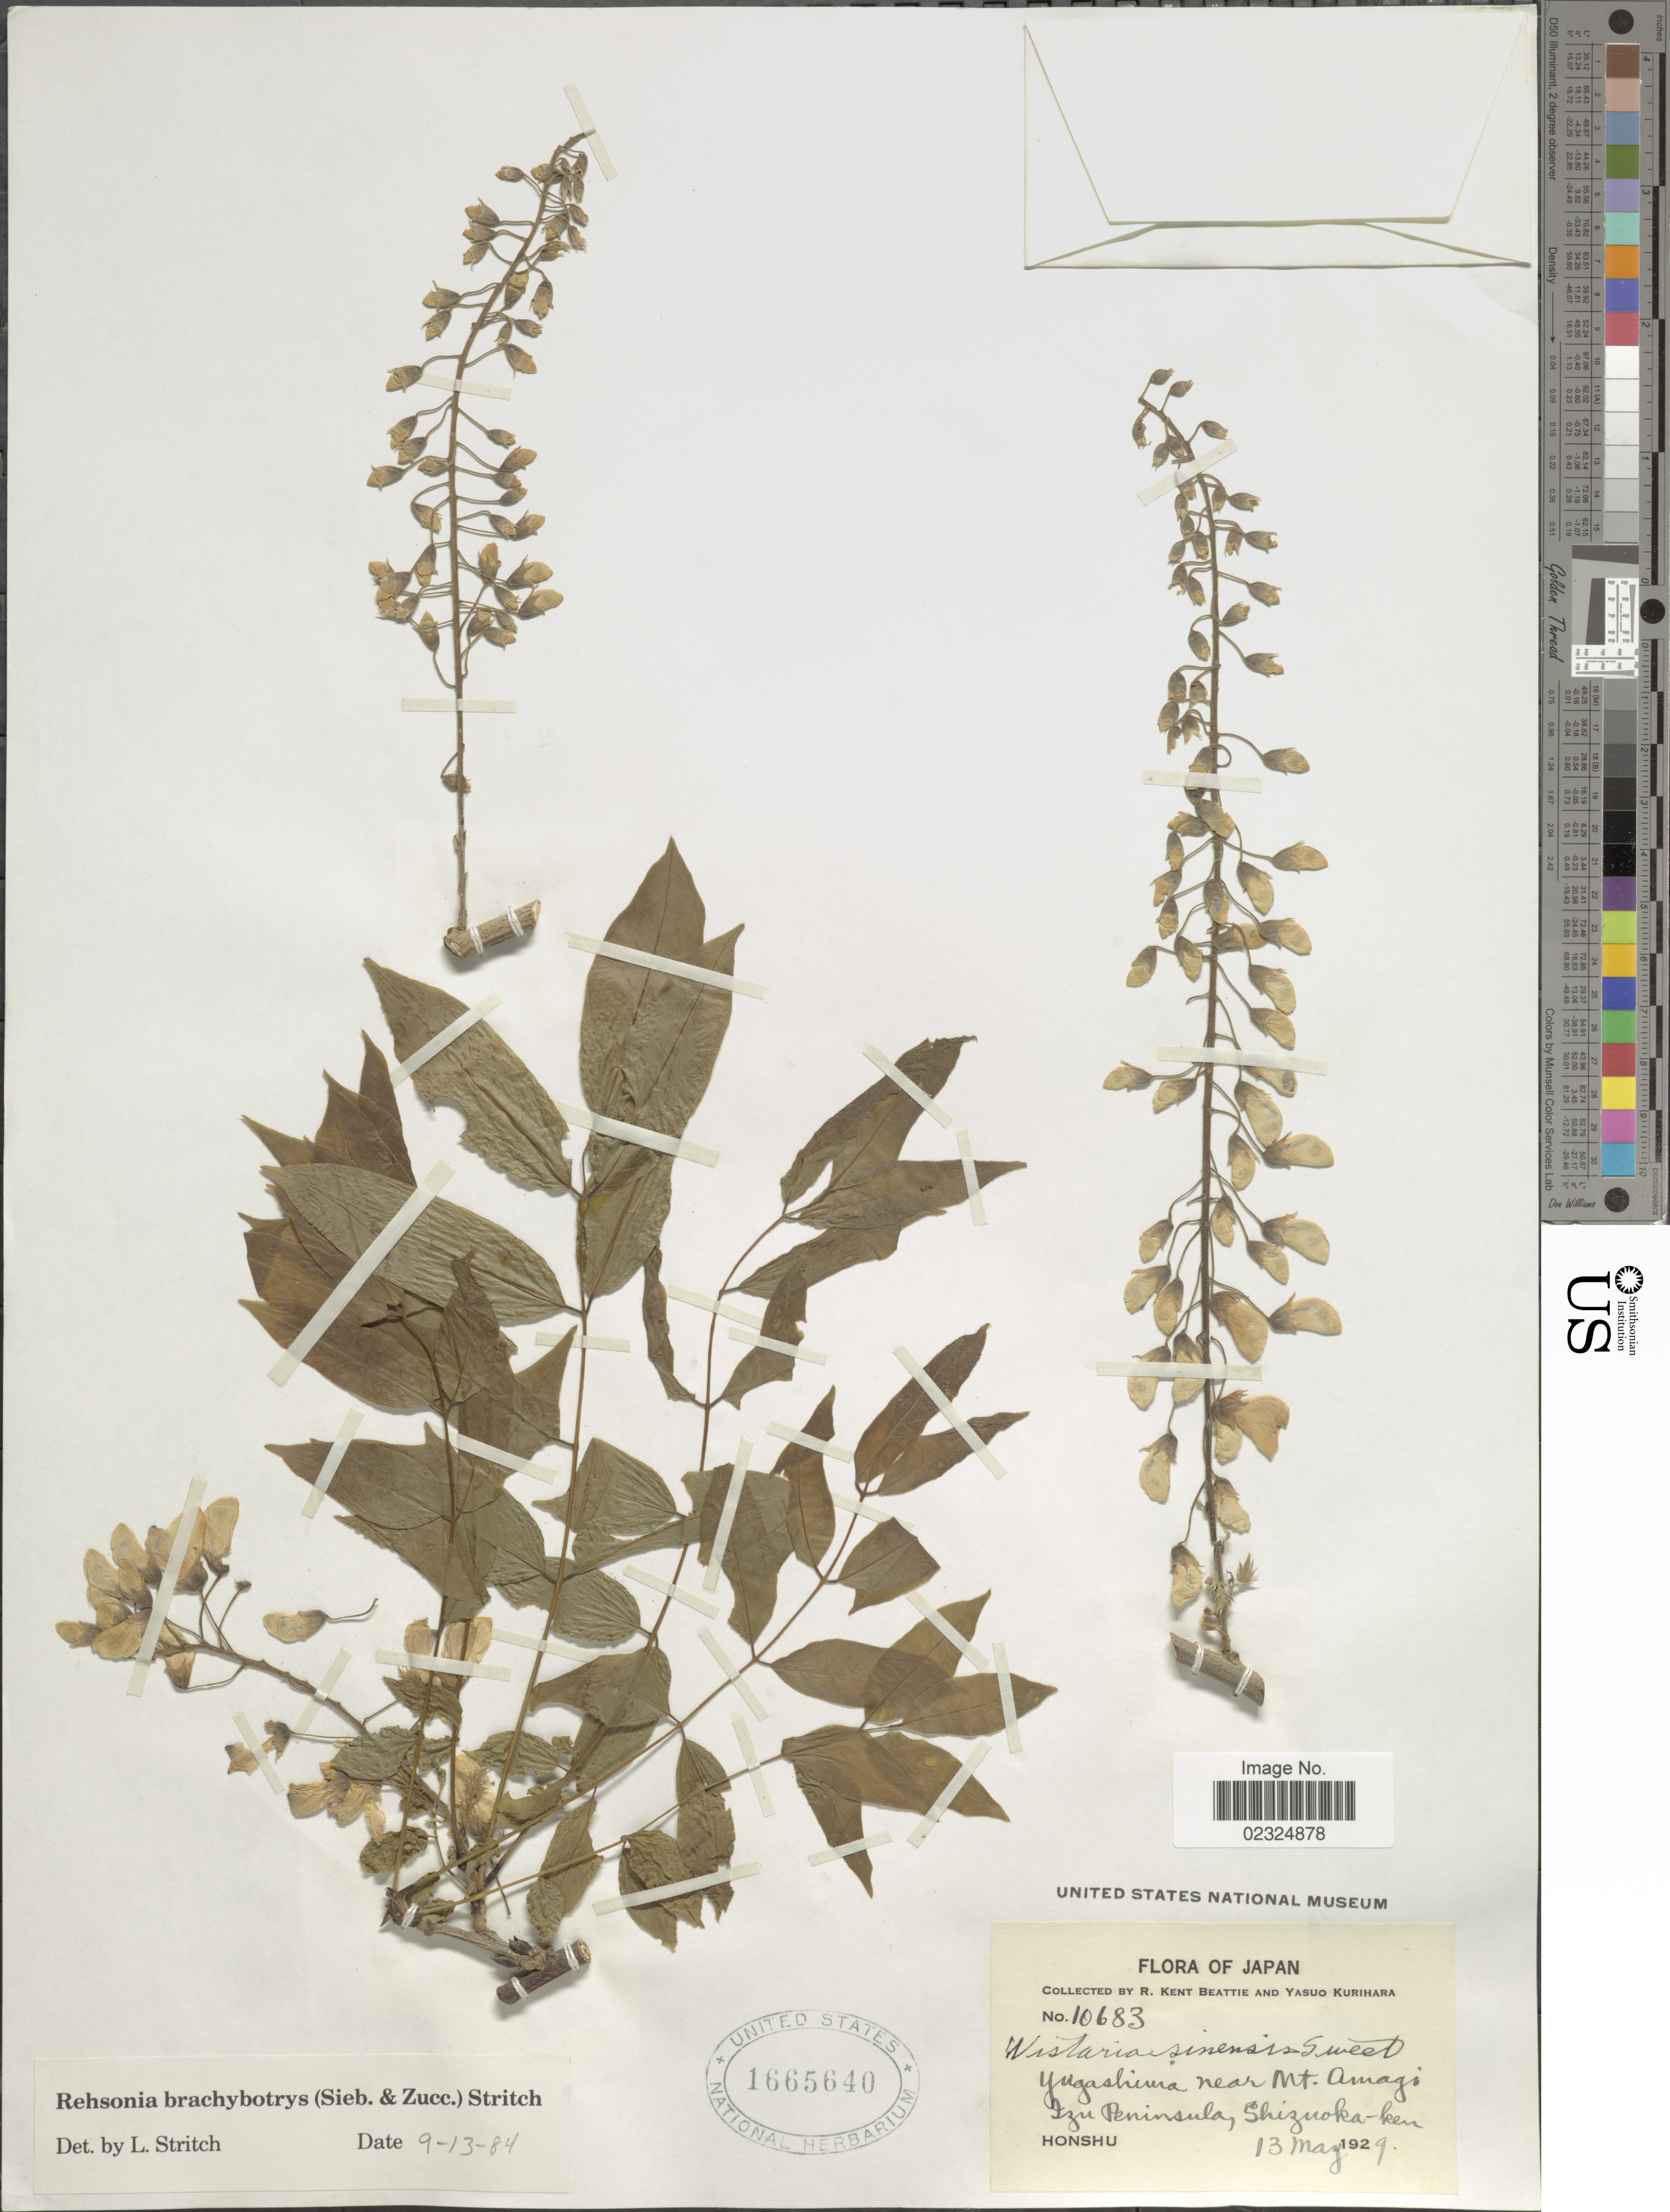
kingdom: Plantae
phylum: Tracheophyta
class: Magnoliopsida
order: Fabales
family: Fabaceae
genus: Wisteria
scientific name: Wisteria brachybotrys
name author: Siebold & Zucc.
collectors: R. K. Beattie & Y. Kurihara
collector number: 10683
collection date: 1929-05-13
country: Japan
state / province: Sizuoka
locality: Yugashima near Mt. Amagi Izu Peninsula, Shizuoka-ken, Honshu.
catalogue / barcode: US 1665640